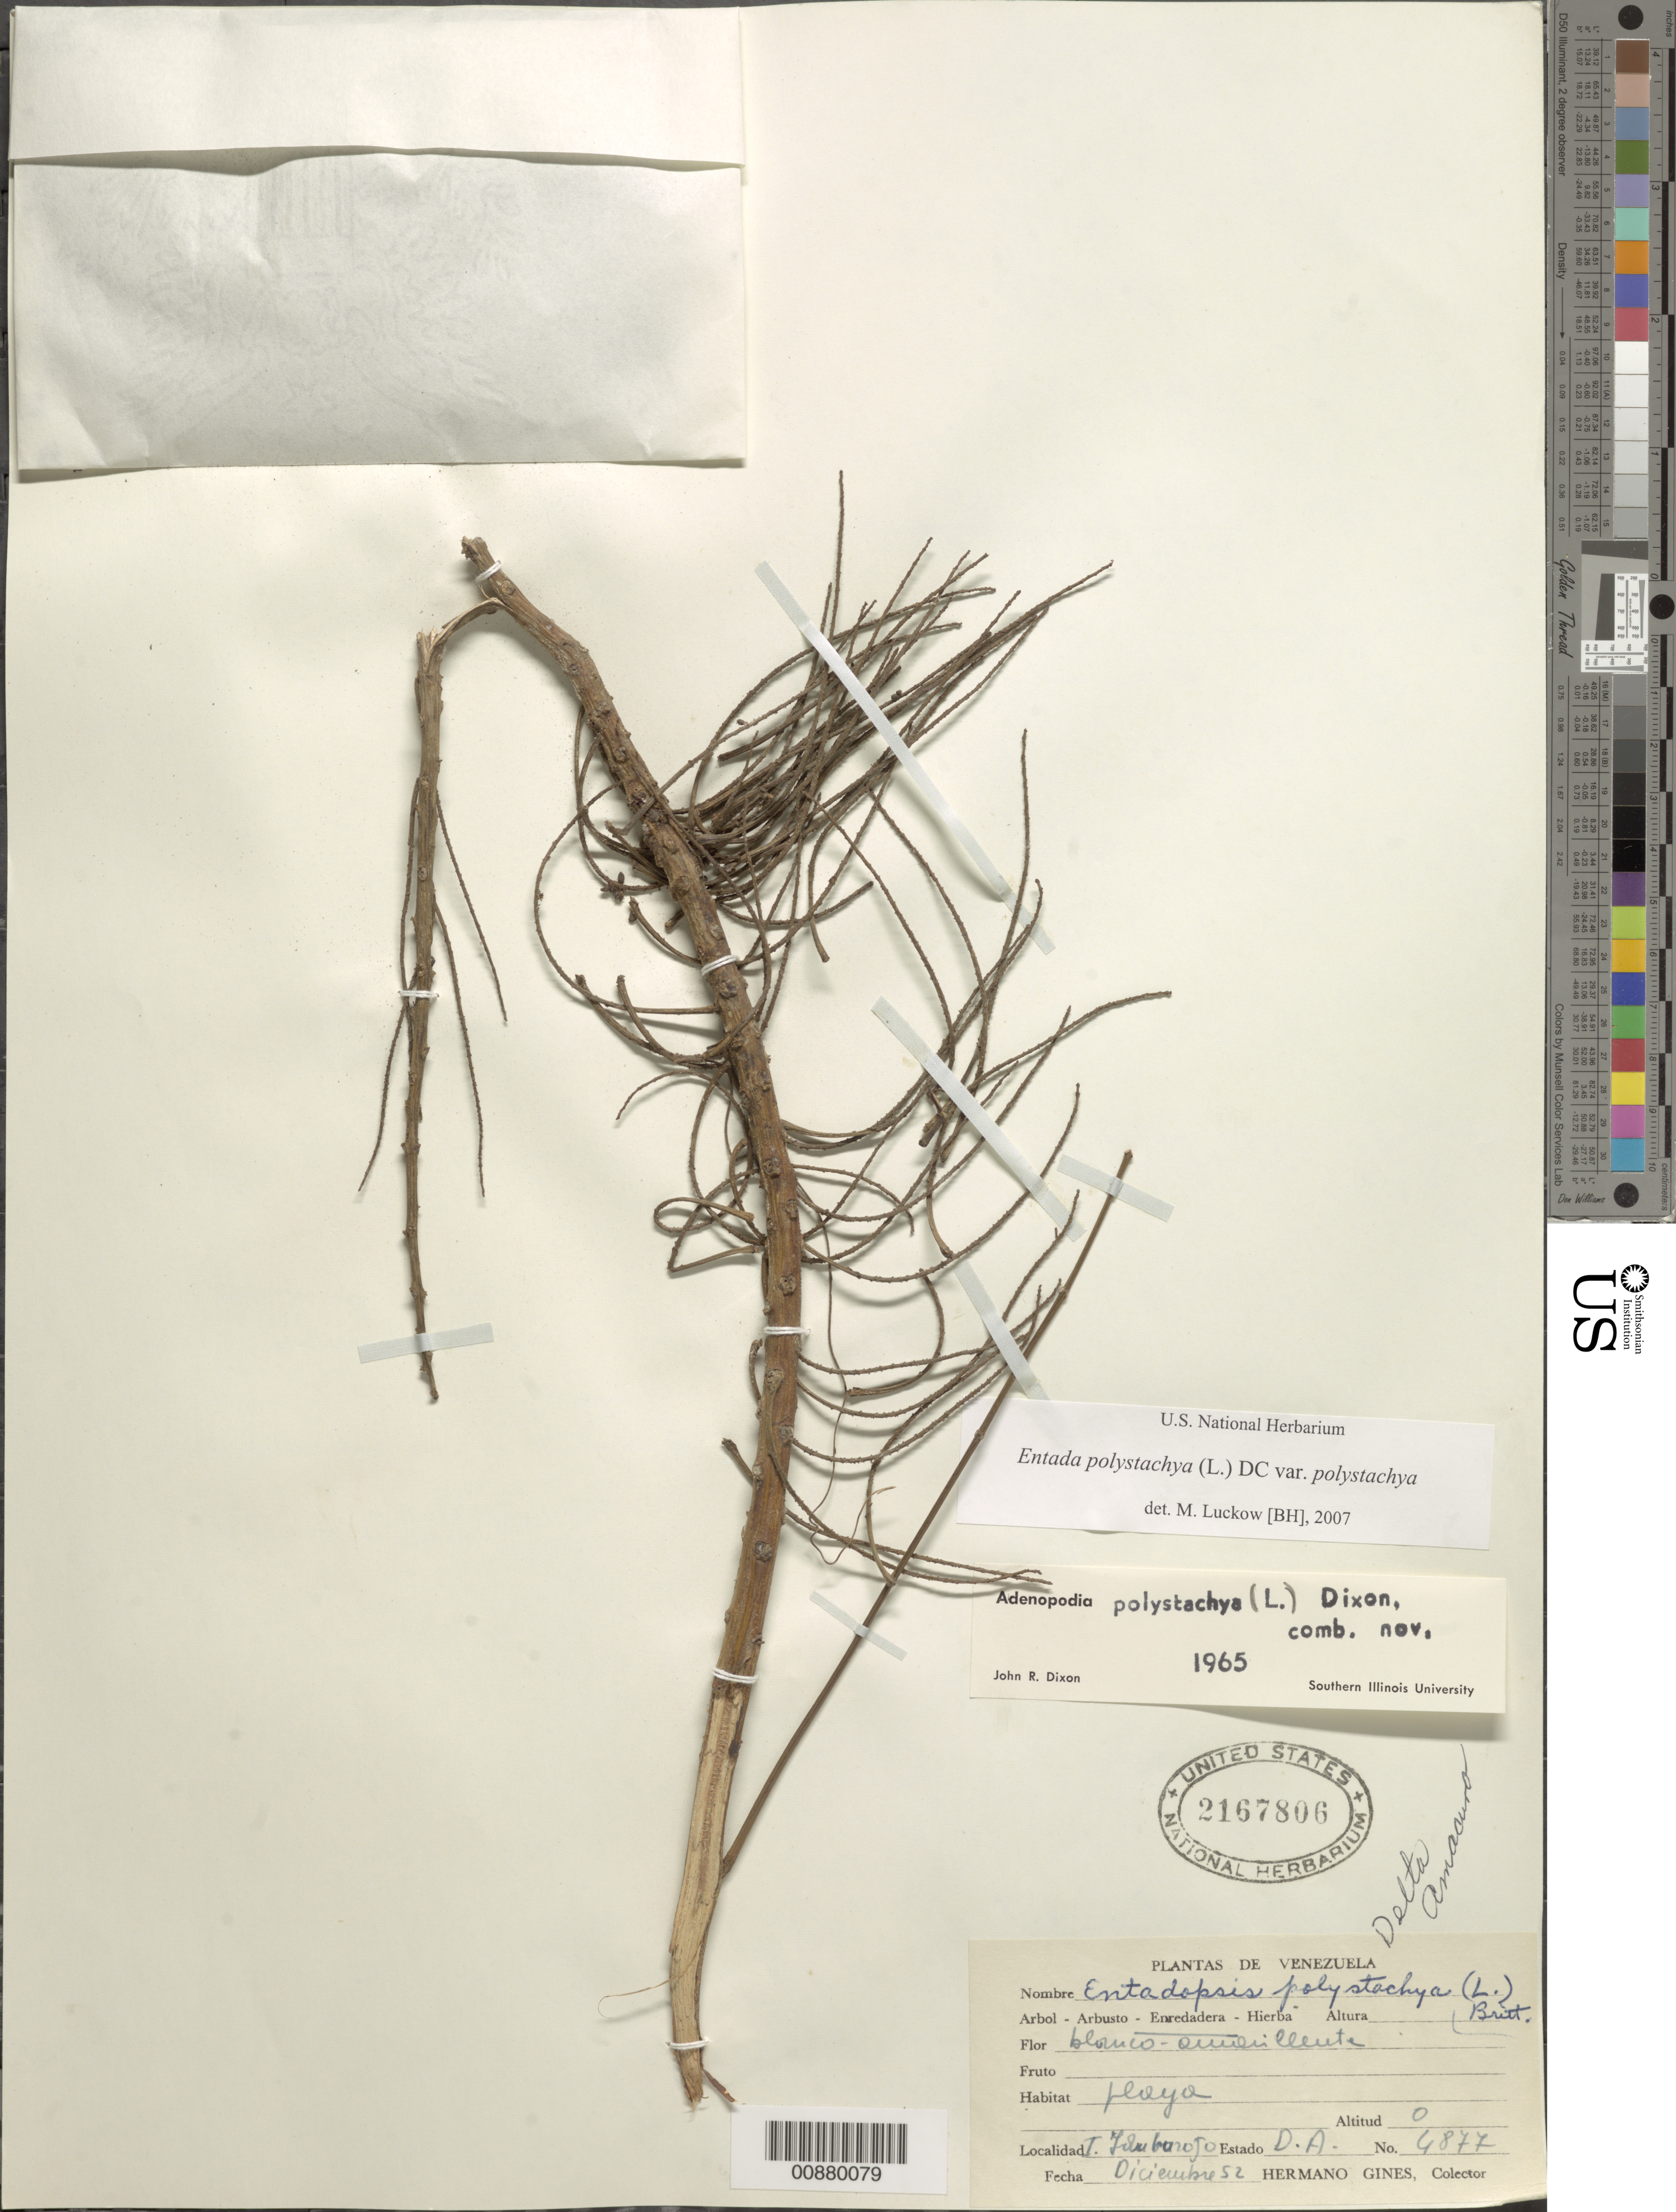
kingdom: Plantae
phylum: Tracheophyta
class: Magnoliopsida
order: Fabales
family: Fabaceae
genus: Entada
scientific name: Entada polystachya var. polystachya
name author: (L.) DC.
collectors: H. Gines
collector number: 4877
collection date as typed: Dec-52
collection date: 1952-12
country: Venezuela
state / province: Delta Amacuro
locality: Isla Burojoida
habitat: Playa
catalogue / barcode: US 2167806